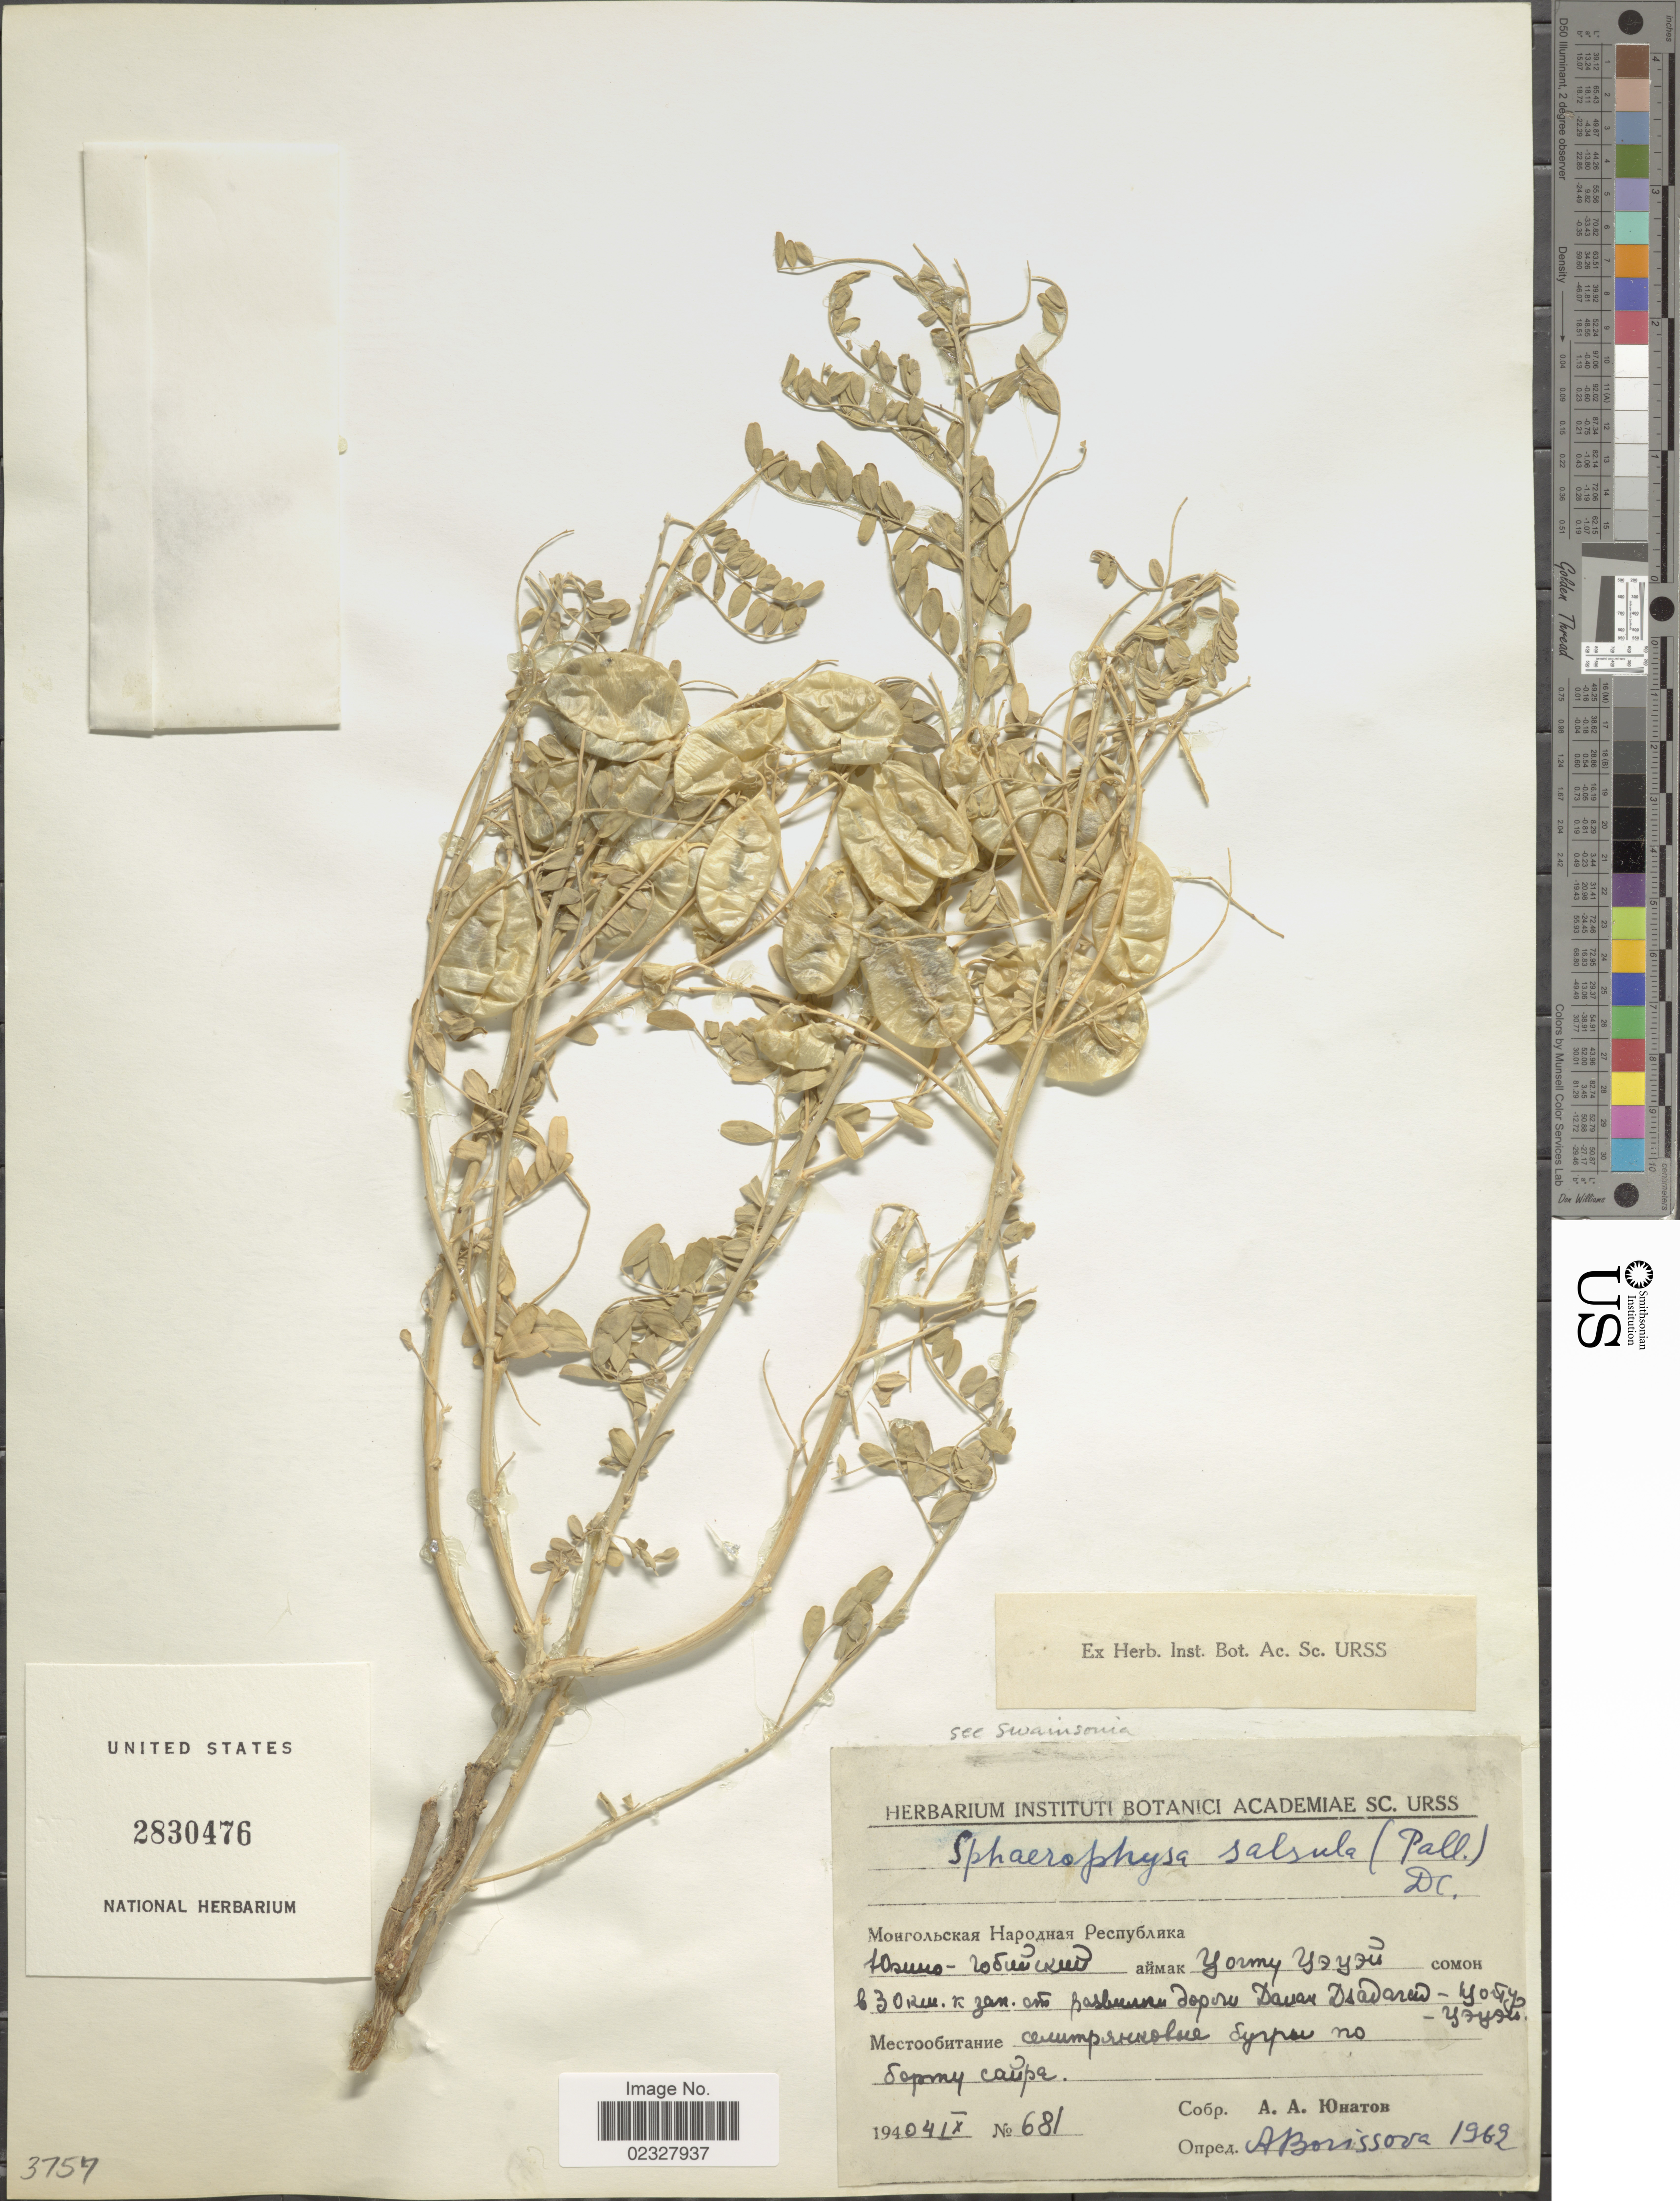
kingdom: Plantae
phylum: Tracheophyta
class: Magnoliopsida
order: Fabales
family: Fabaceae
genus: Sphaerophysa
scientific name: Sphaerophysa salsula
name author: (Pall.) DC.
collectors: A. Unatov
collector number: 681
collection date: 1940-09-04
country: Mongolia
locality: South Gobi Aymak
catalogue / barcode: US 2830476